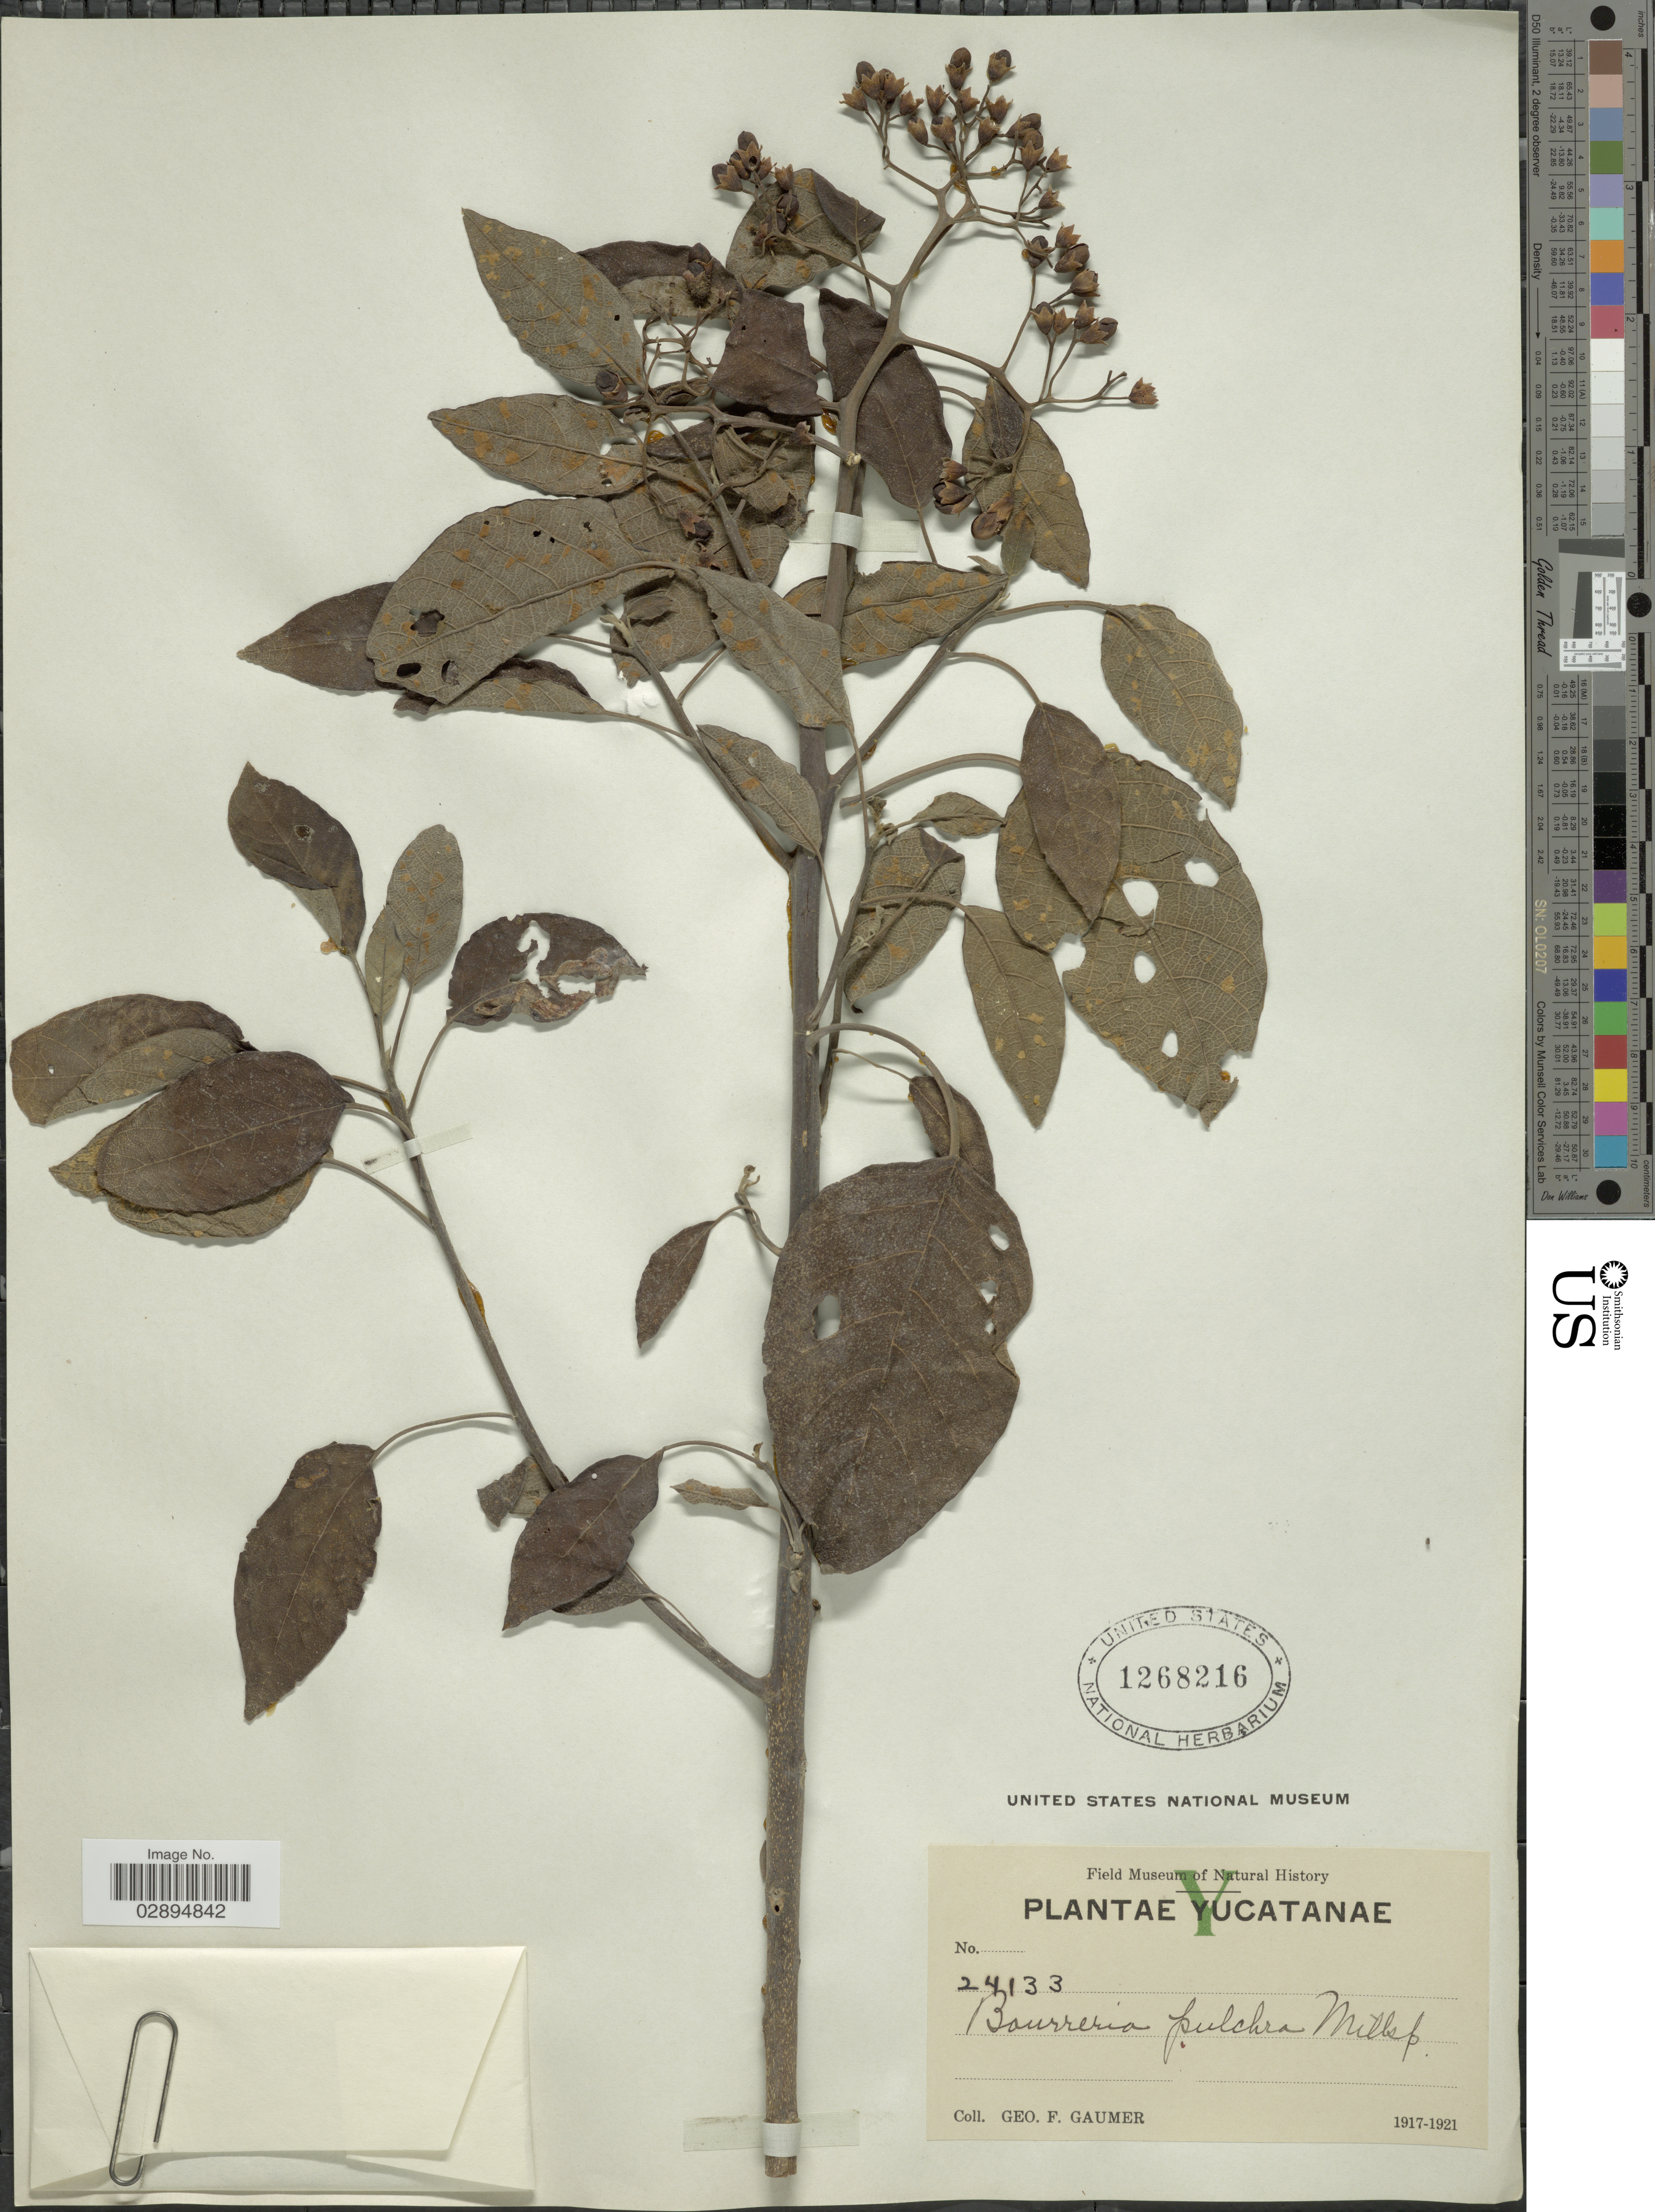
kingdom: Plantae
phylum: Tracheophyta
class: Magnoliopsida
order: Boraginales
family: Ehretiaceae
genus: Bourreria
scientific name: Bourreria pulchra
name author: (Millsp.) Millsp.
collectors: G. F. Gaumer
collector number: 24133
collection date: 1917/1921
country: Mexico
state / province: Yucatán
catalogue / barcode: US 1268216